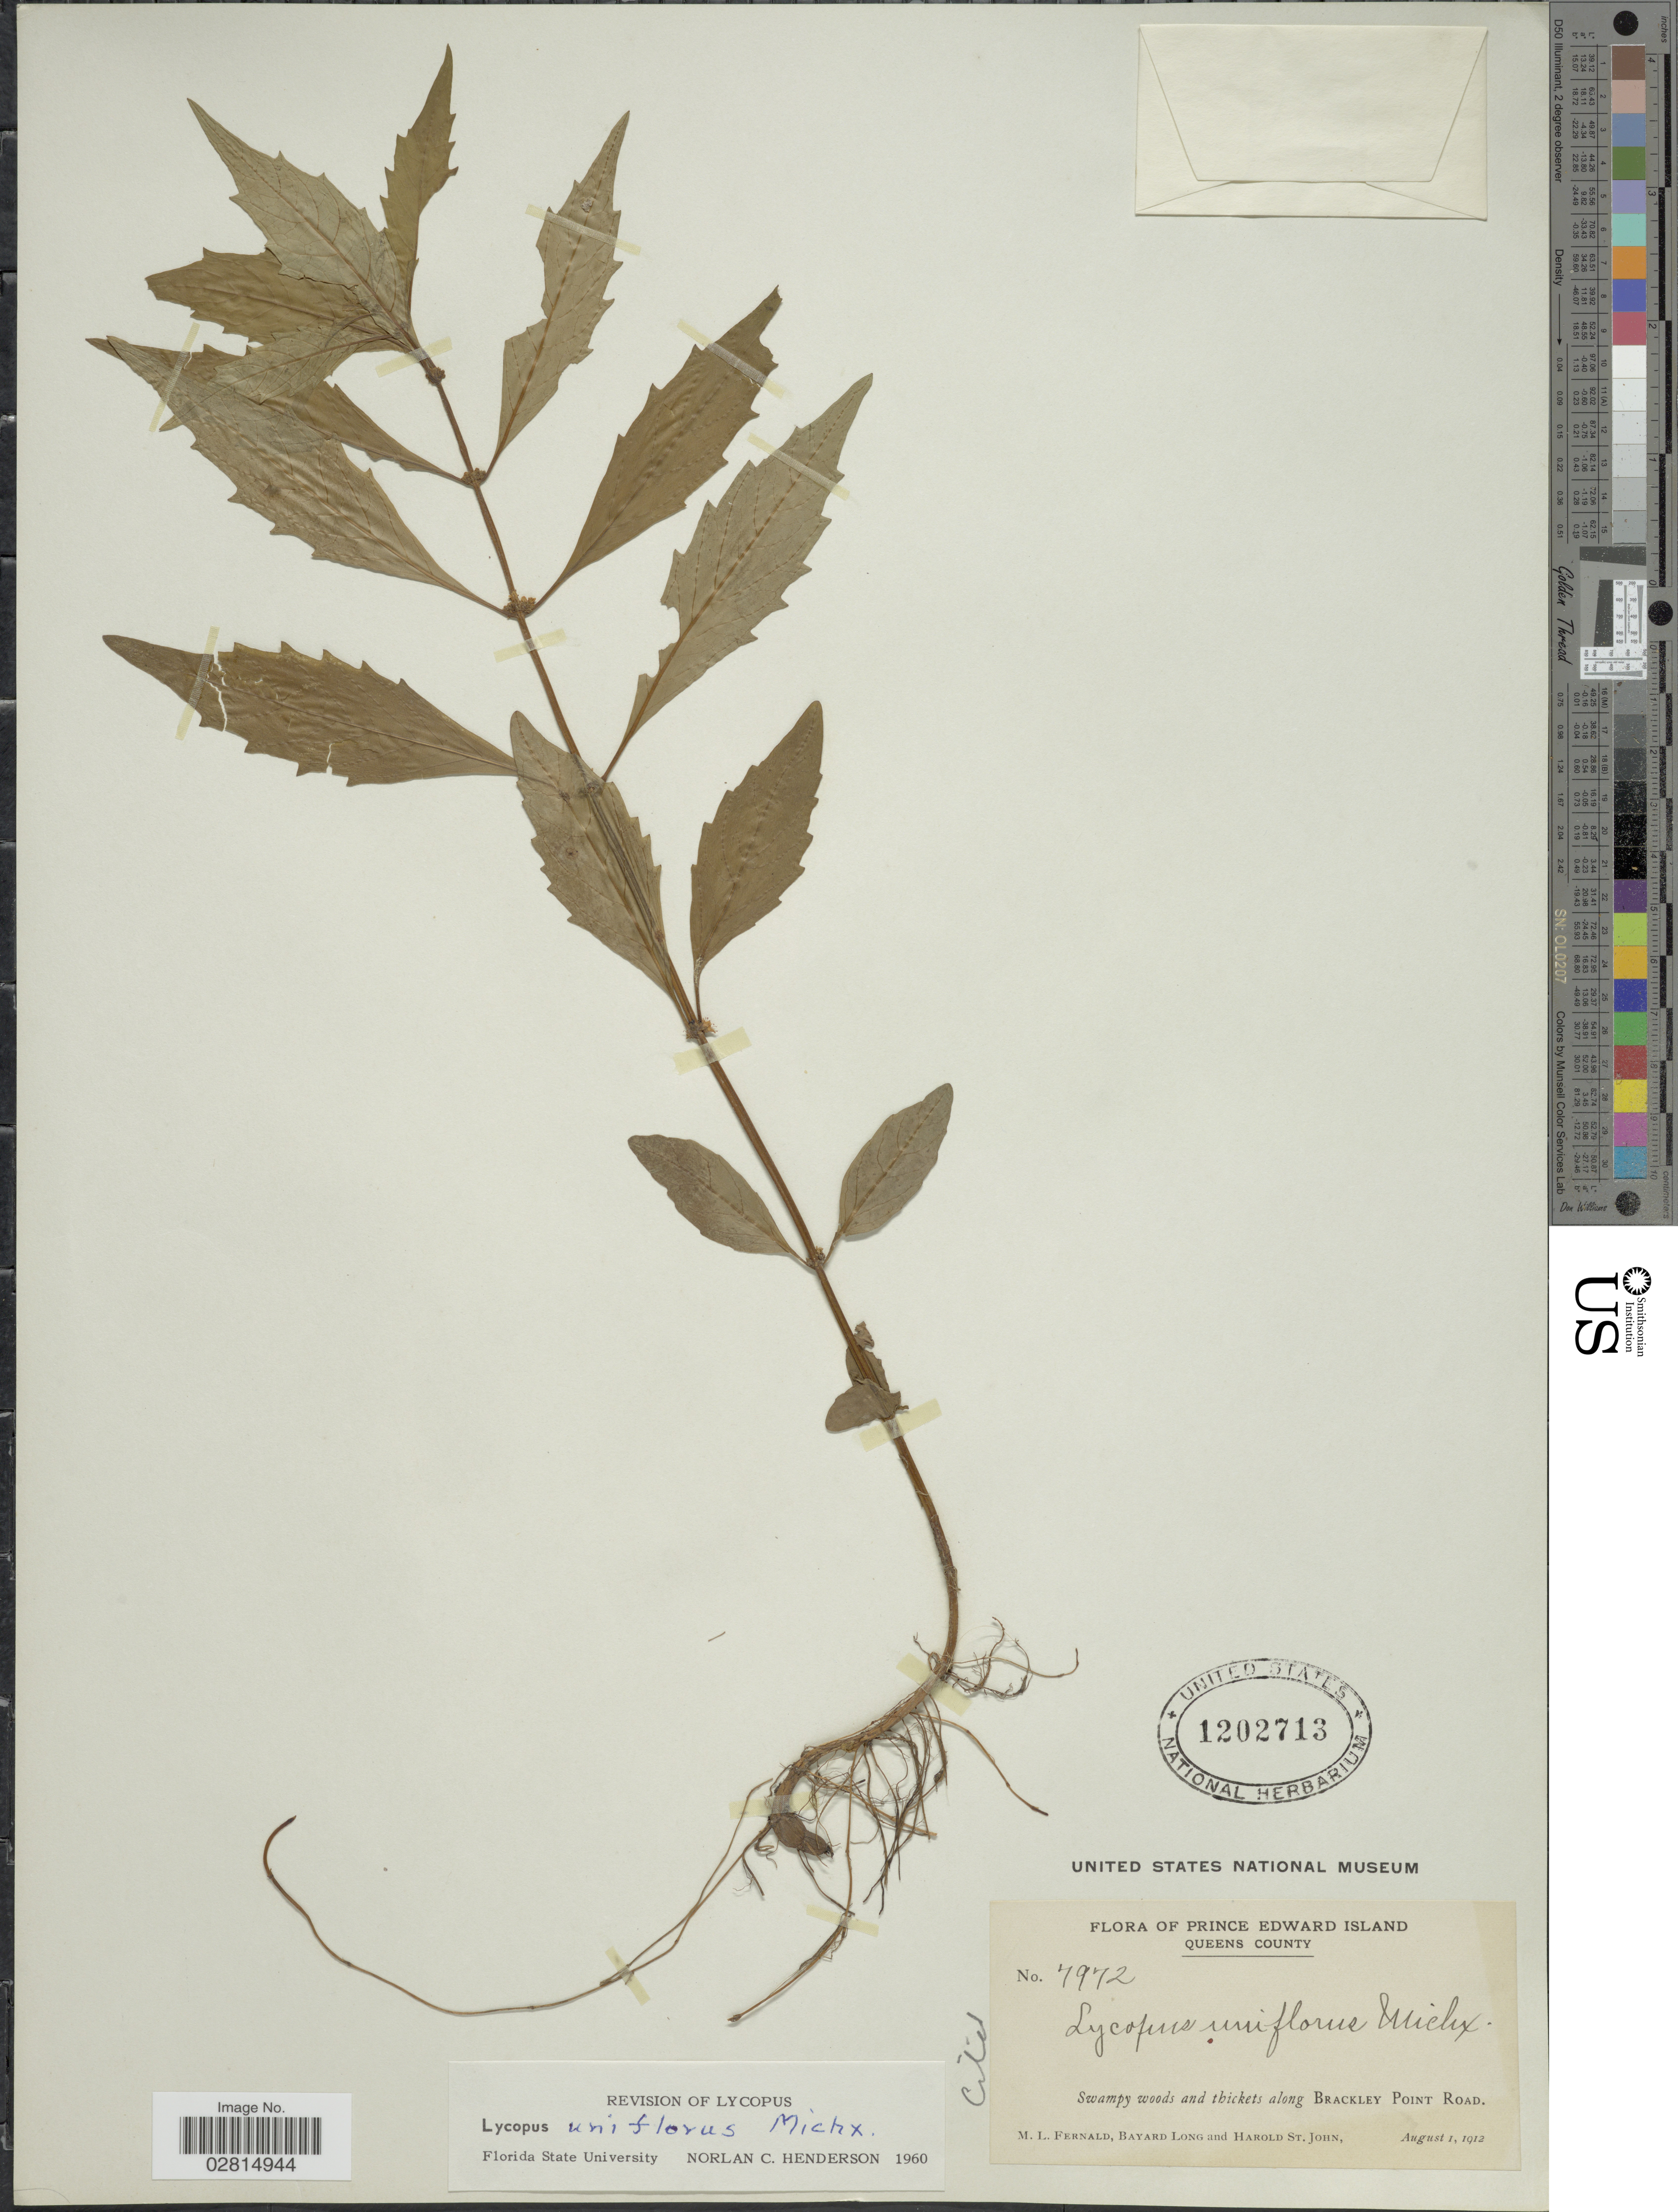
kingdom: Plantae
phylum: Tracheophyta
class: Magnoliopsida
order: Lamiales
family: Lamiaceae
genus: Lycopus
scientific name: Lycopus uniflorus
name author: Michx.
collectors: M. L. Fernald, B. Long & H. St. John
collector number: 7972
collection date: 1912-08-01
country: Canada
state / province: Prince Edward Island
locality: Queens County, along Brackley Point Road.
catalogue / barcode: US 1202713